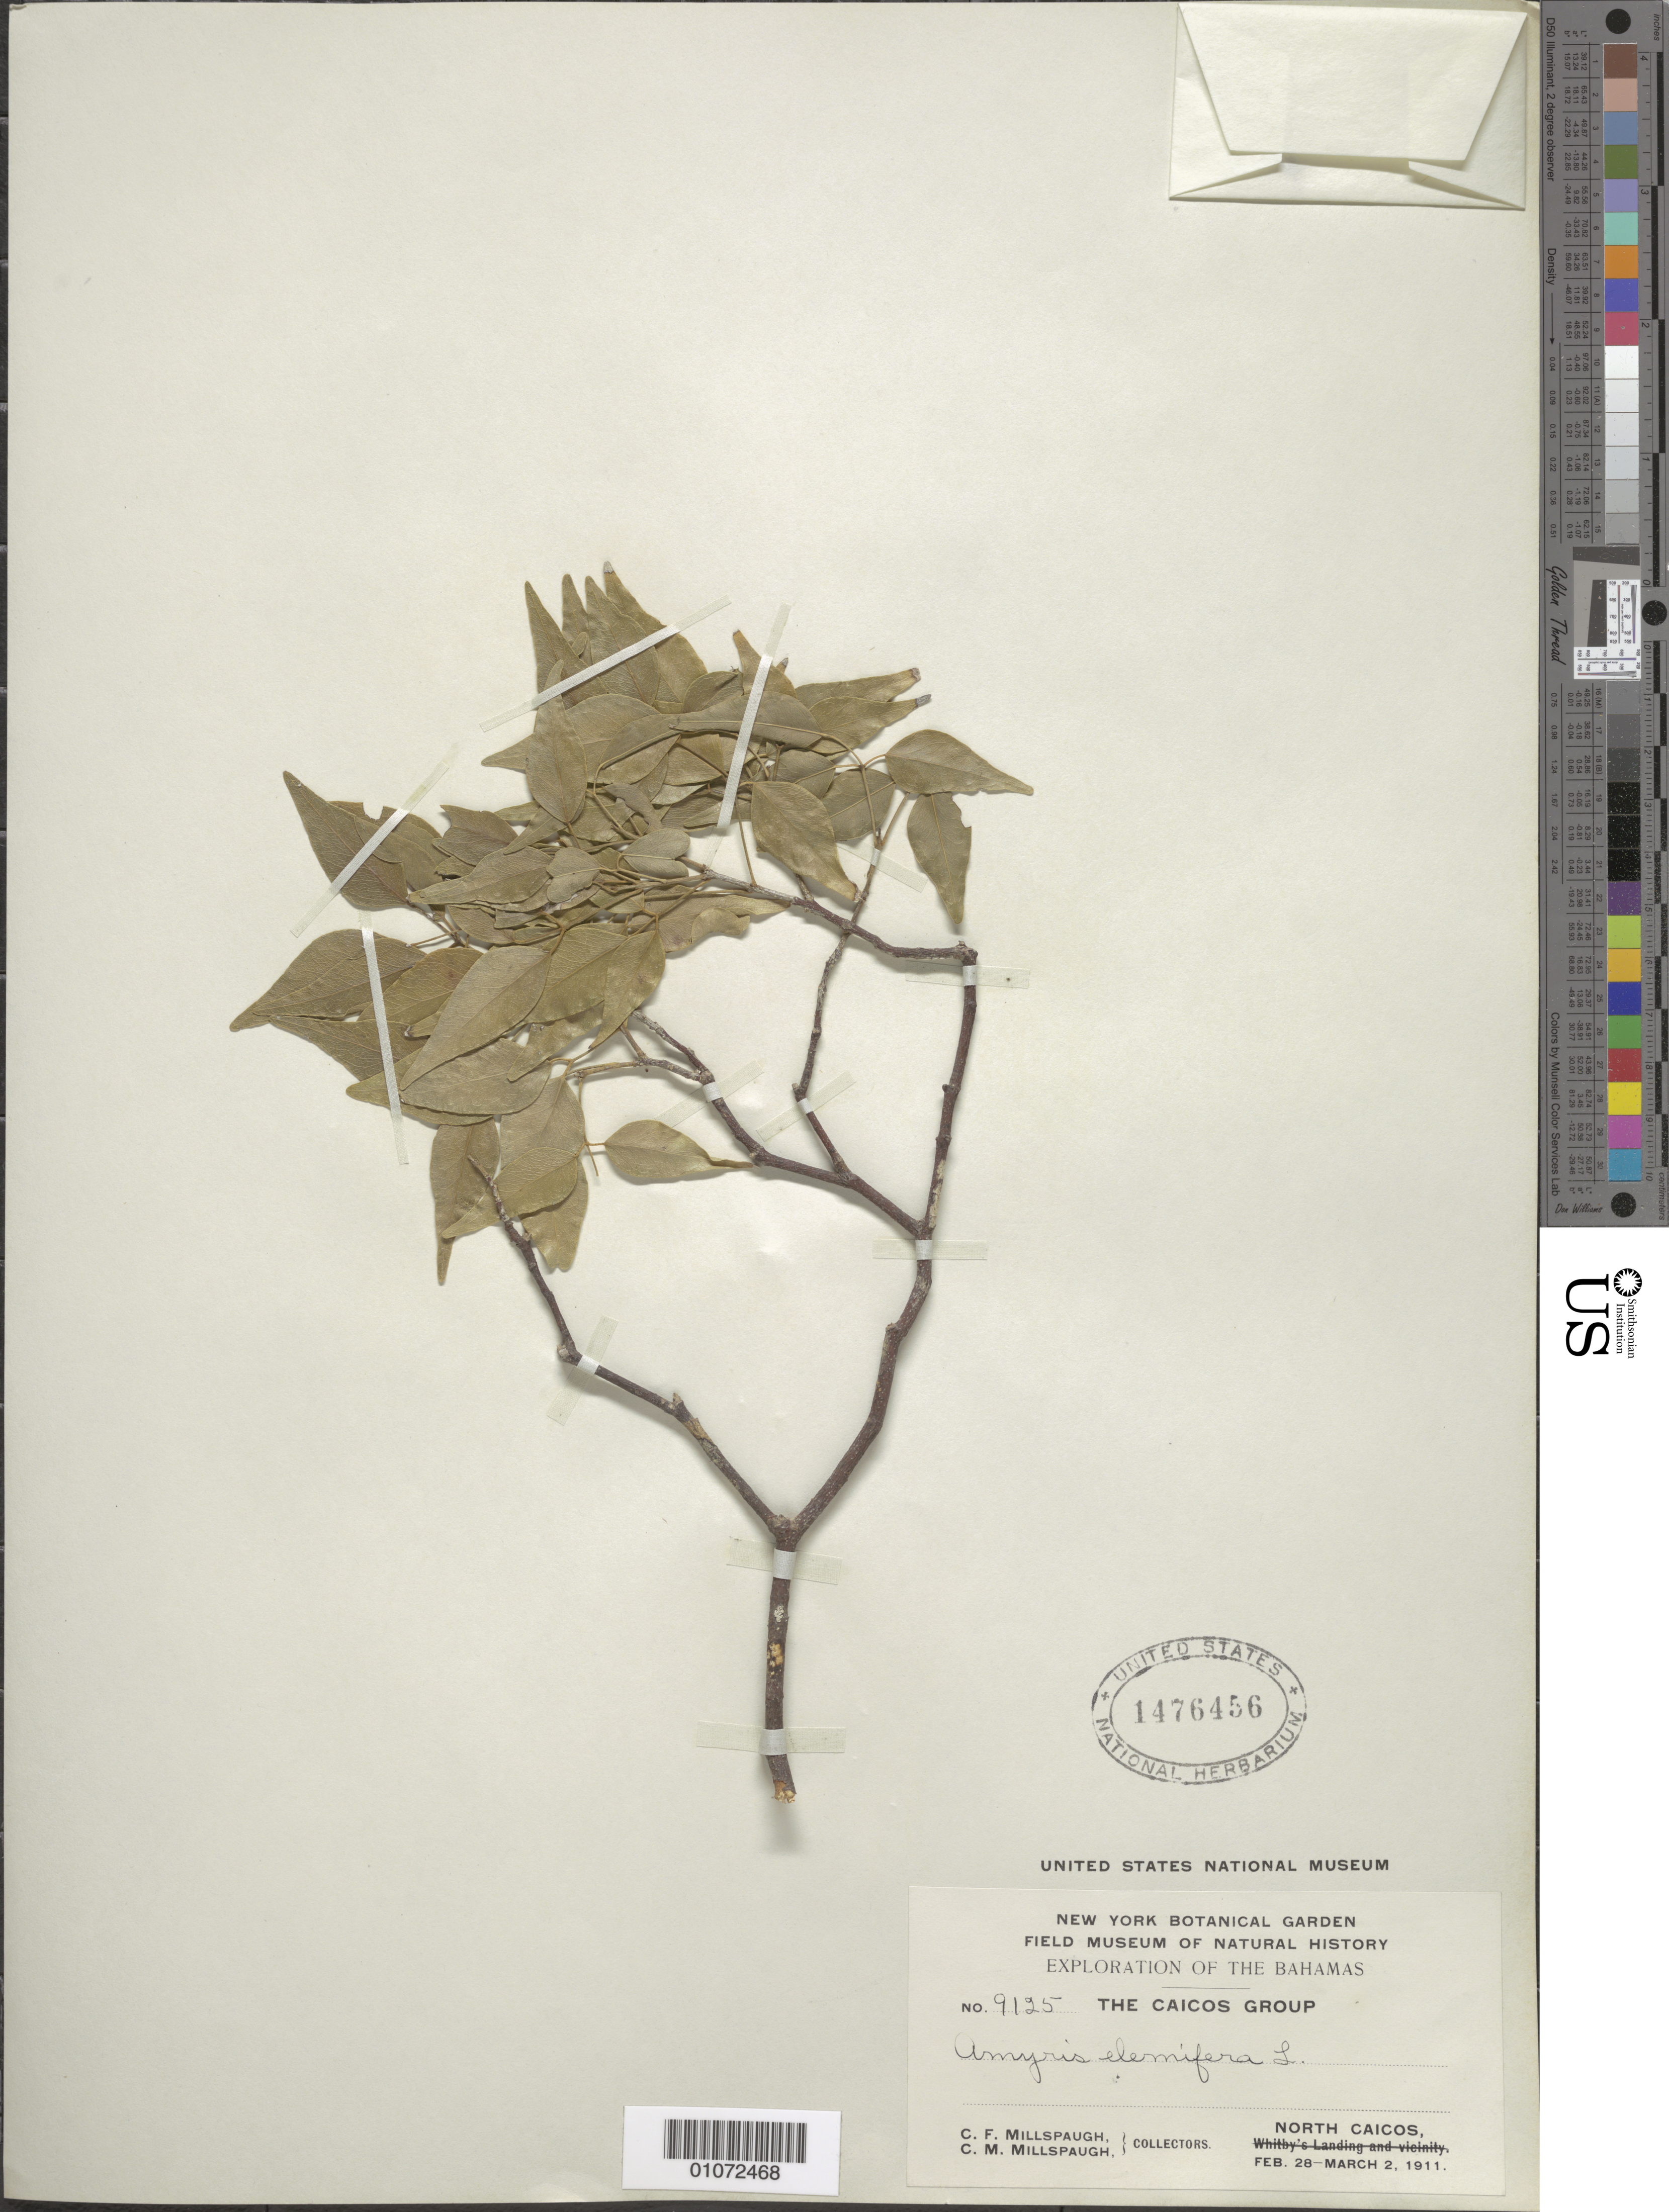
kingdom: Plantae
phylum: Tracheophyta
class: Magnoliopsida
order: Sapindales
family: Rutaceae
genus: Amyris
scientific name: Amyris elemifera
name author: L.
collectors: C. F. Millspaugh & C. Millspaugh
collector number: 9125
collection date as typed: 28 Feb 1911 to 02 Mar 1911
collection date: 1911-02-28/1911-03-02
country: Turks and Caicos Islands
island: North Caicos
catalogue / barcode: US 1476456